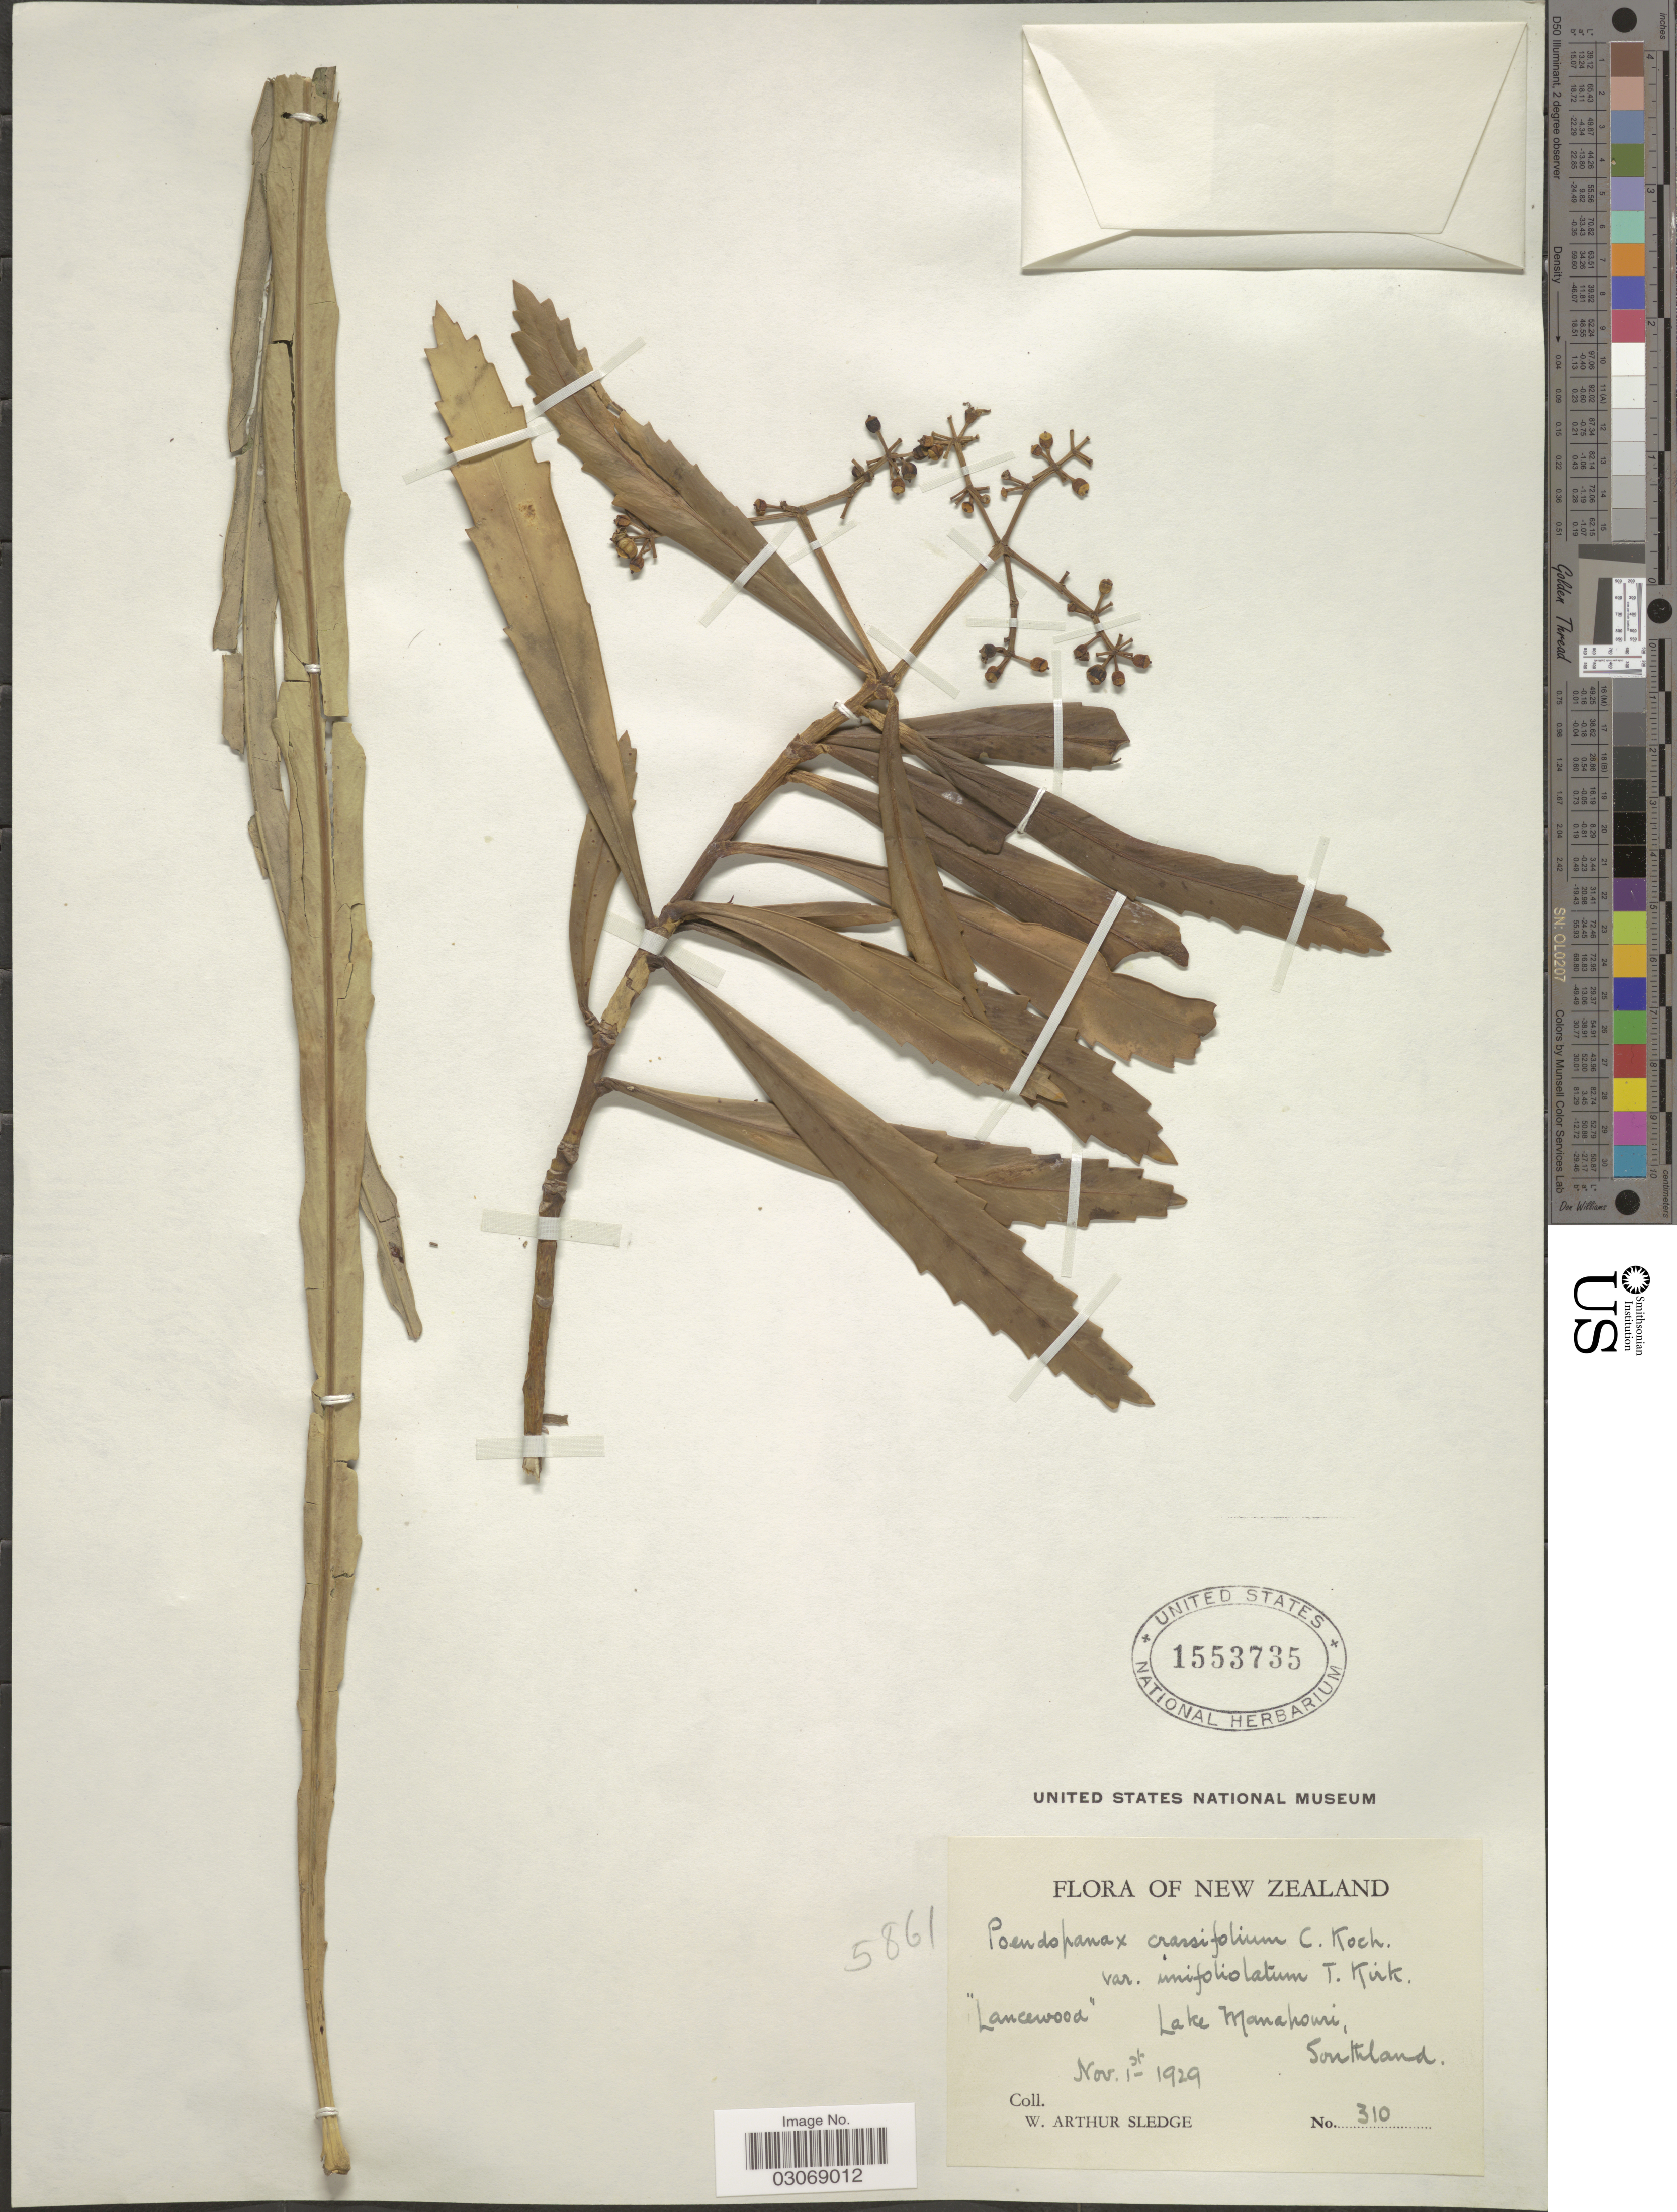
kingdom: Plantae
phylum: Tracheophyta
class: Magnoliopsida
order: Apiales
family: Araliaceae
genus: Pseudopanax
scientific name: Pseudopanax crassifolius var. unifoliolatus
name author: Kirk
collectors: W. A. Sledge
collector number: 310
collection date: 1929-11-01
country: New Zealand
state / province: Southland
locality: Lake Manapouri.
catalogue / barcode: US 1553735